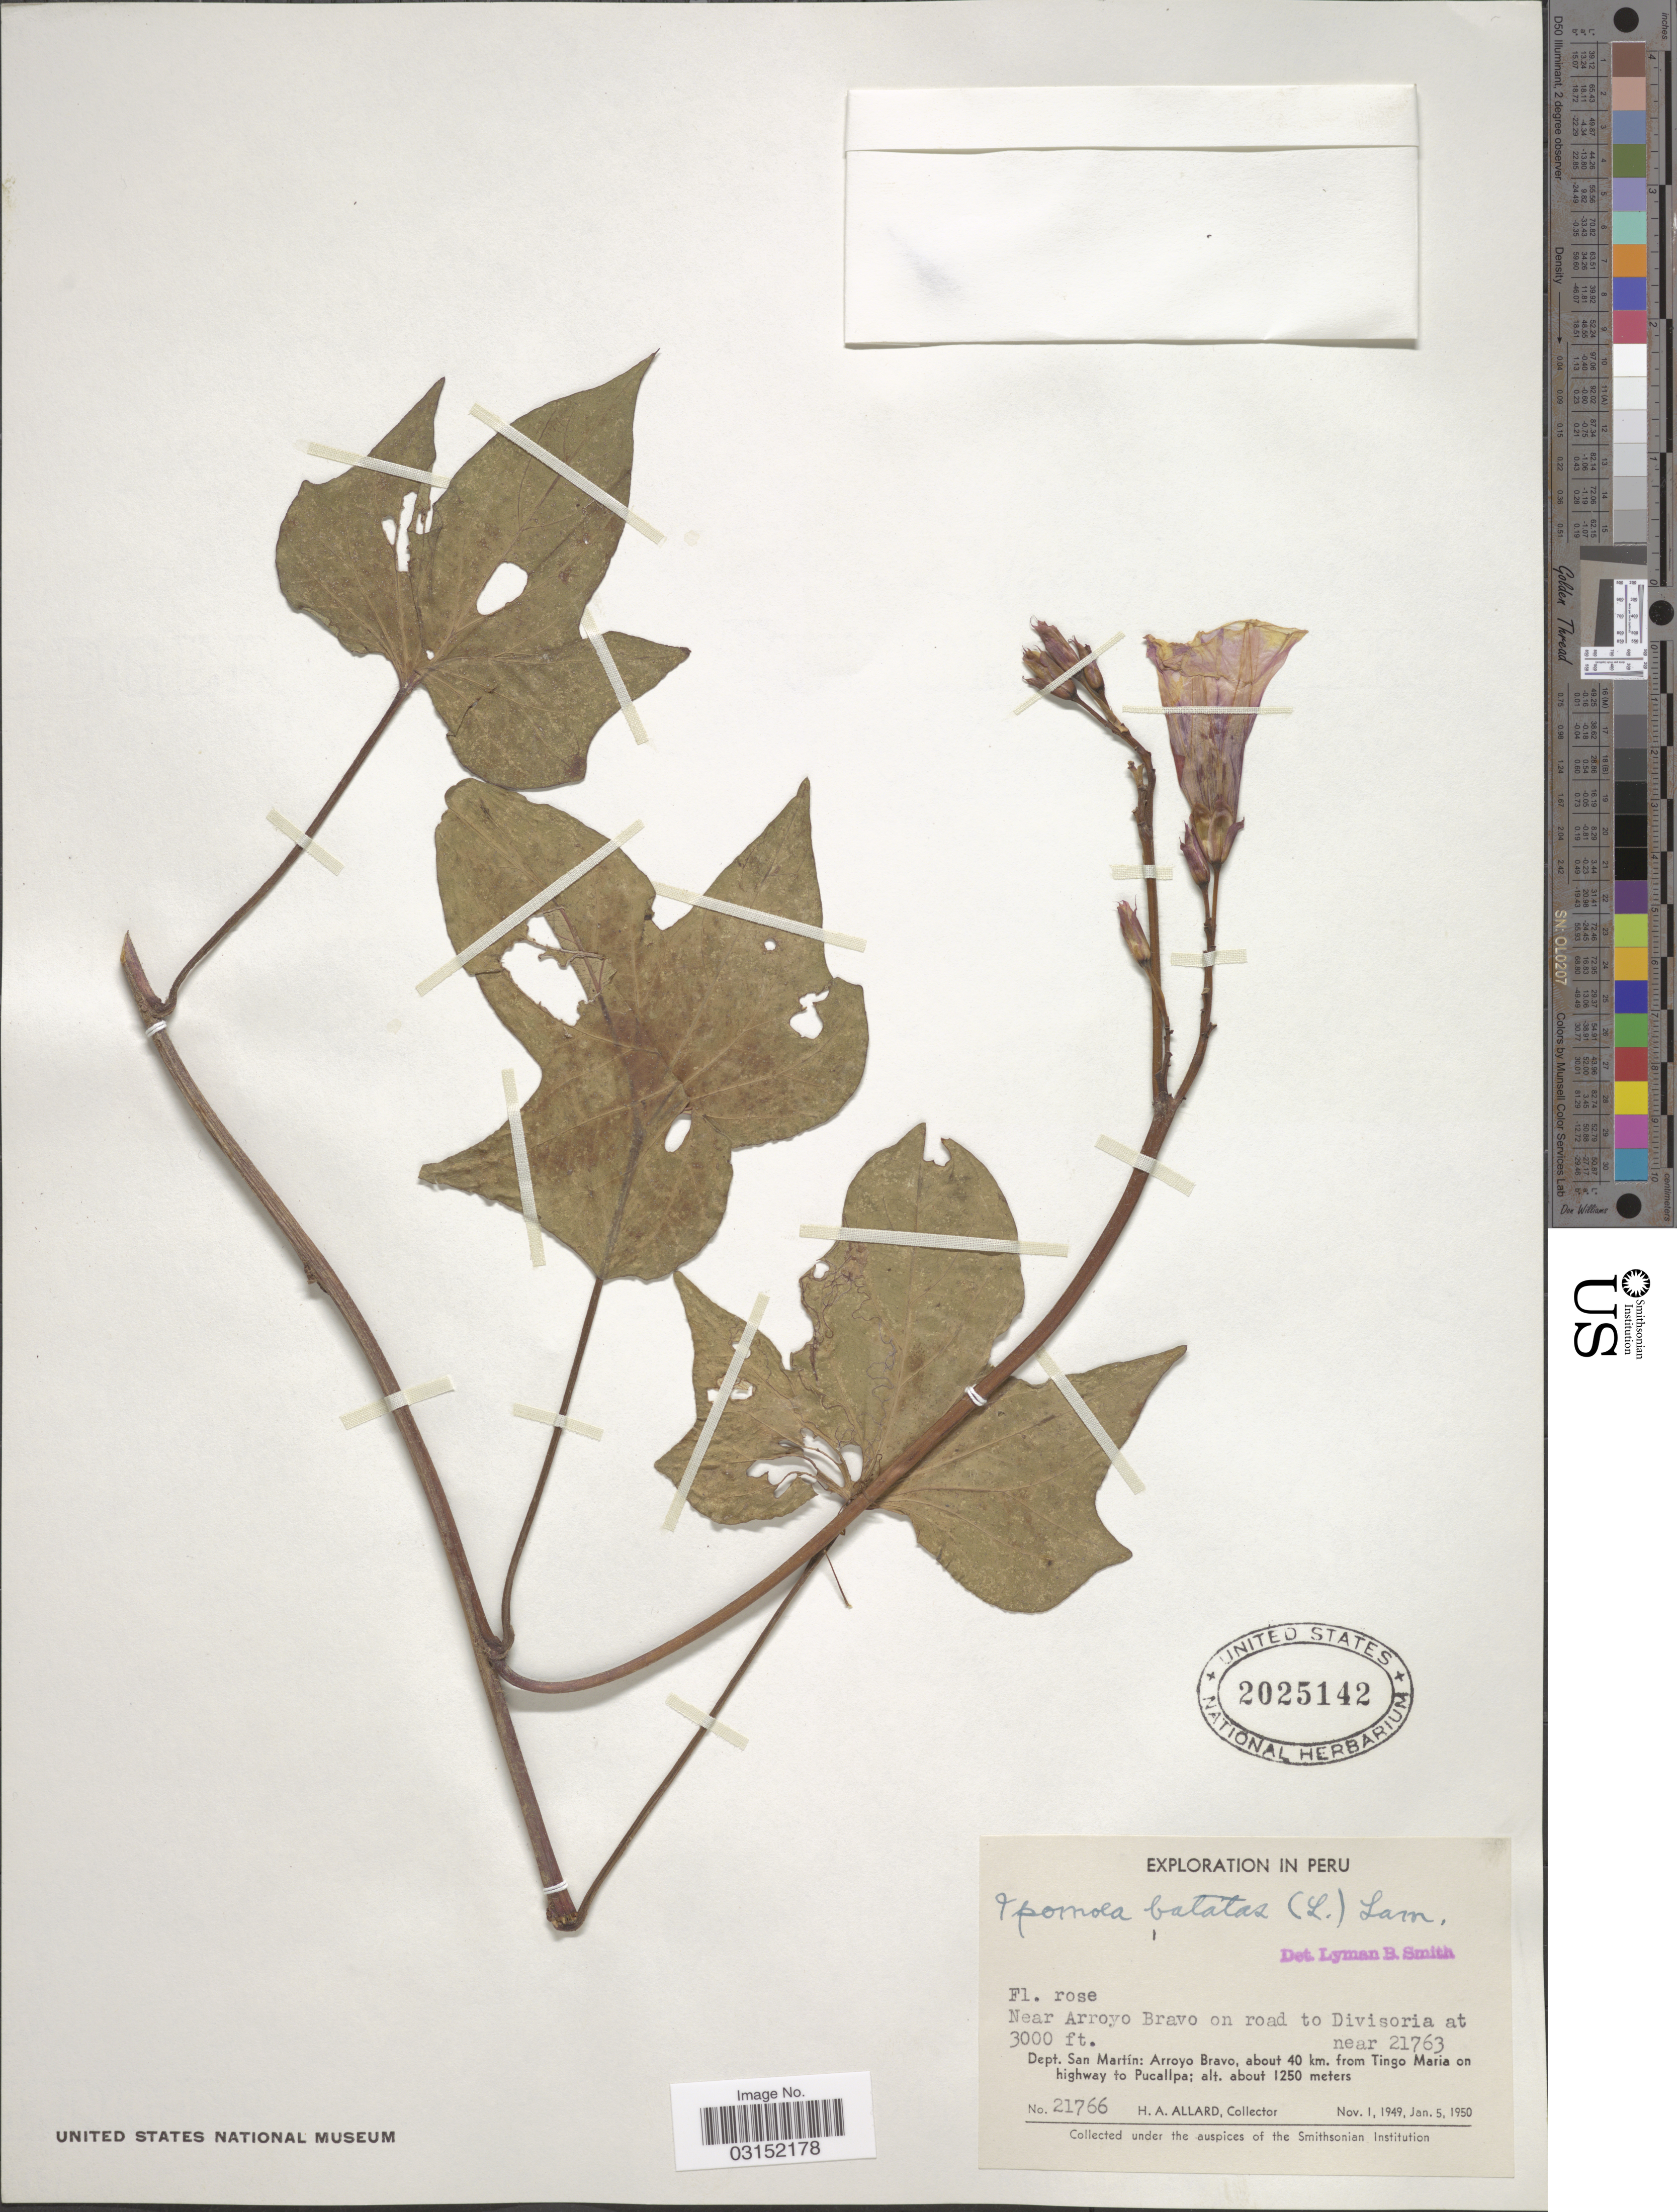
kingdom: Plantae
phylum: Tracheophyta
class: Magnoliopsida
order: Solanales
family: Convolvulaceae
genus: Ipomoea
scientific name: Ipomoea batatas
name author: (L.) Lam.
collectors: H. A. Allard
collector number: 21766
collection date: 1949-11-01/1950-01-05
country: Peru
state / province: San Martín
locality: Near Arroyo Bravo on road to Divisoria, near 21763. about 40 km. from Tinfo Maria on highway to Pucallpa.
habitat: near arroyo on road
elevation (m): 1250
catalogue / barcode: US 2025142